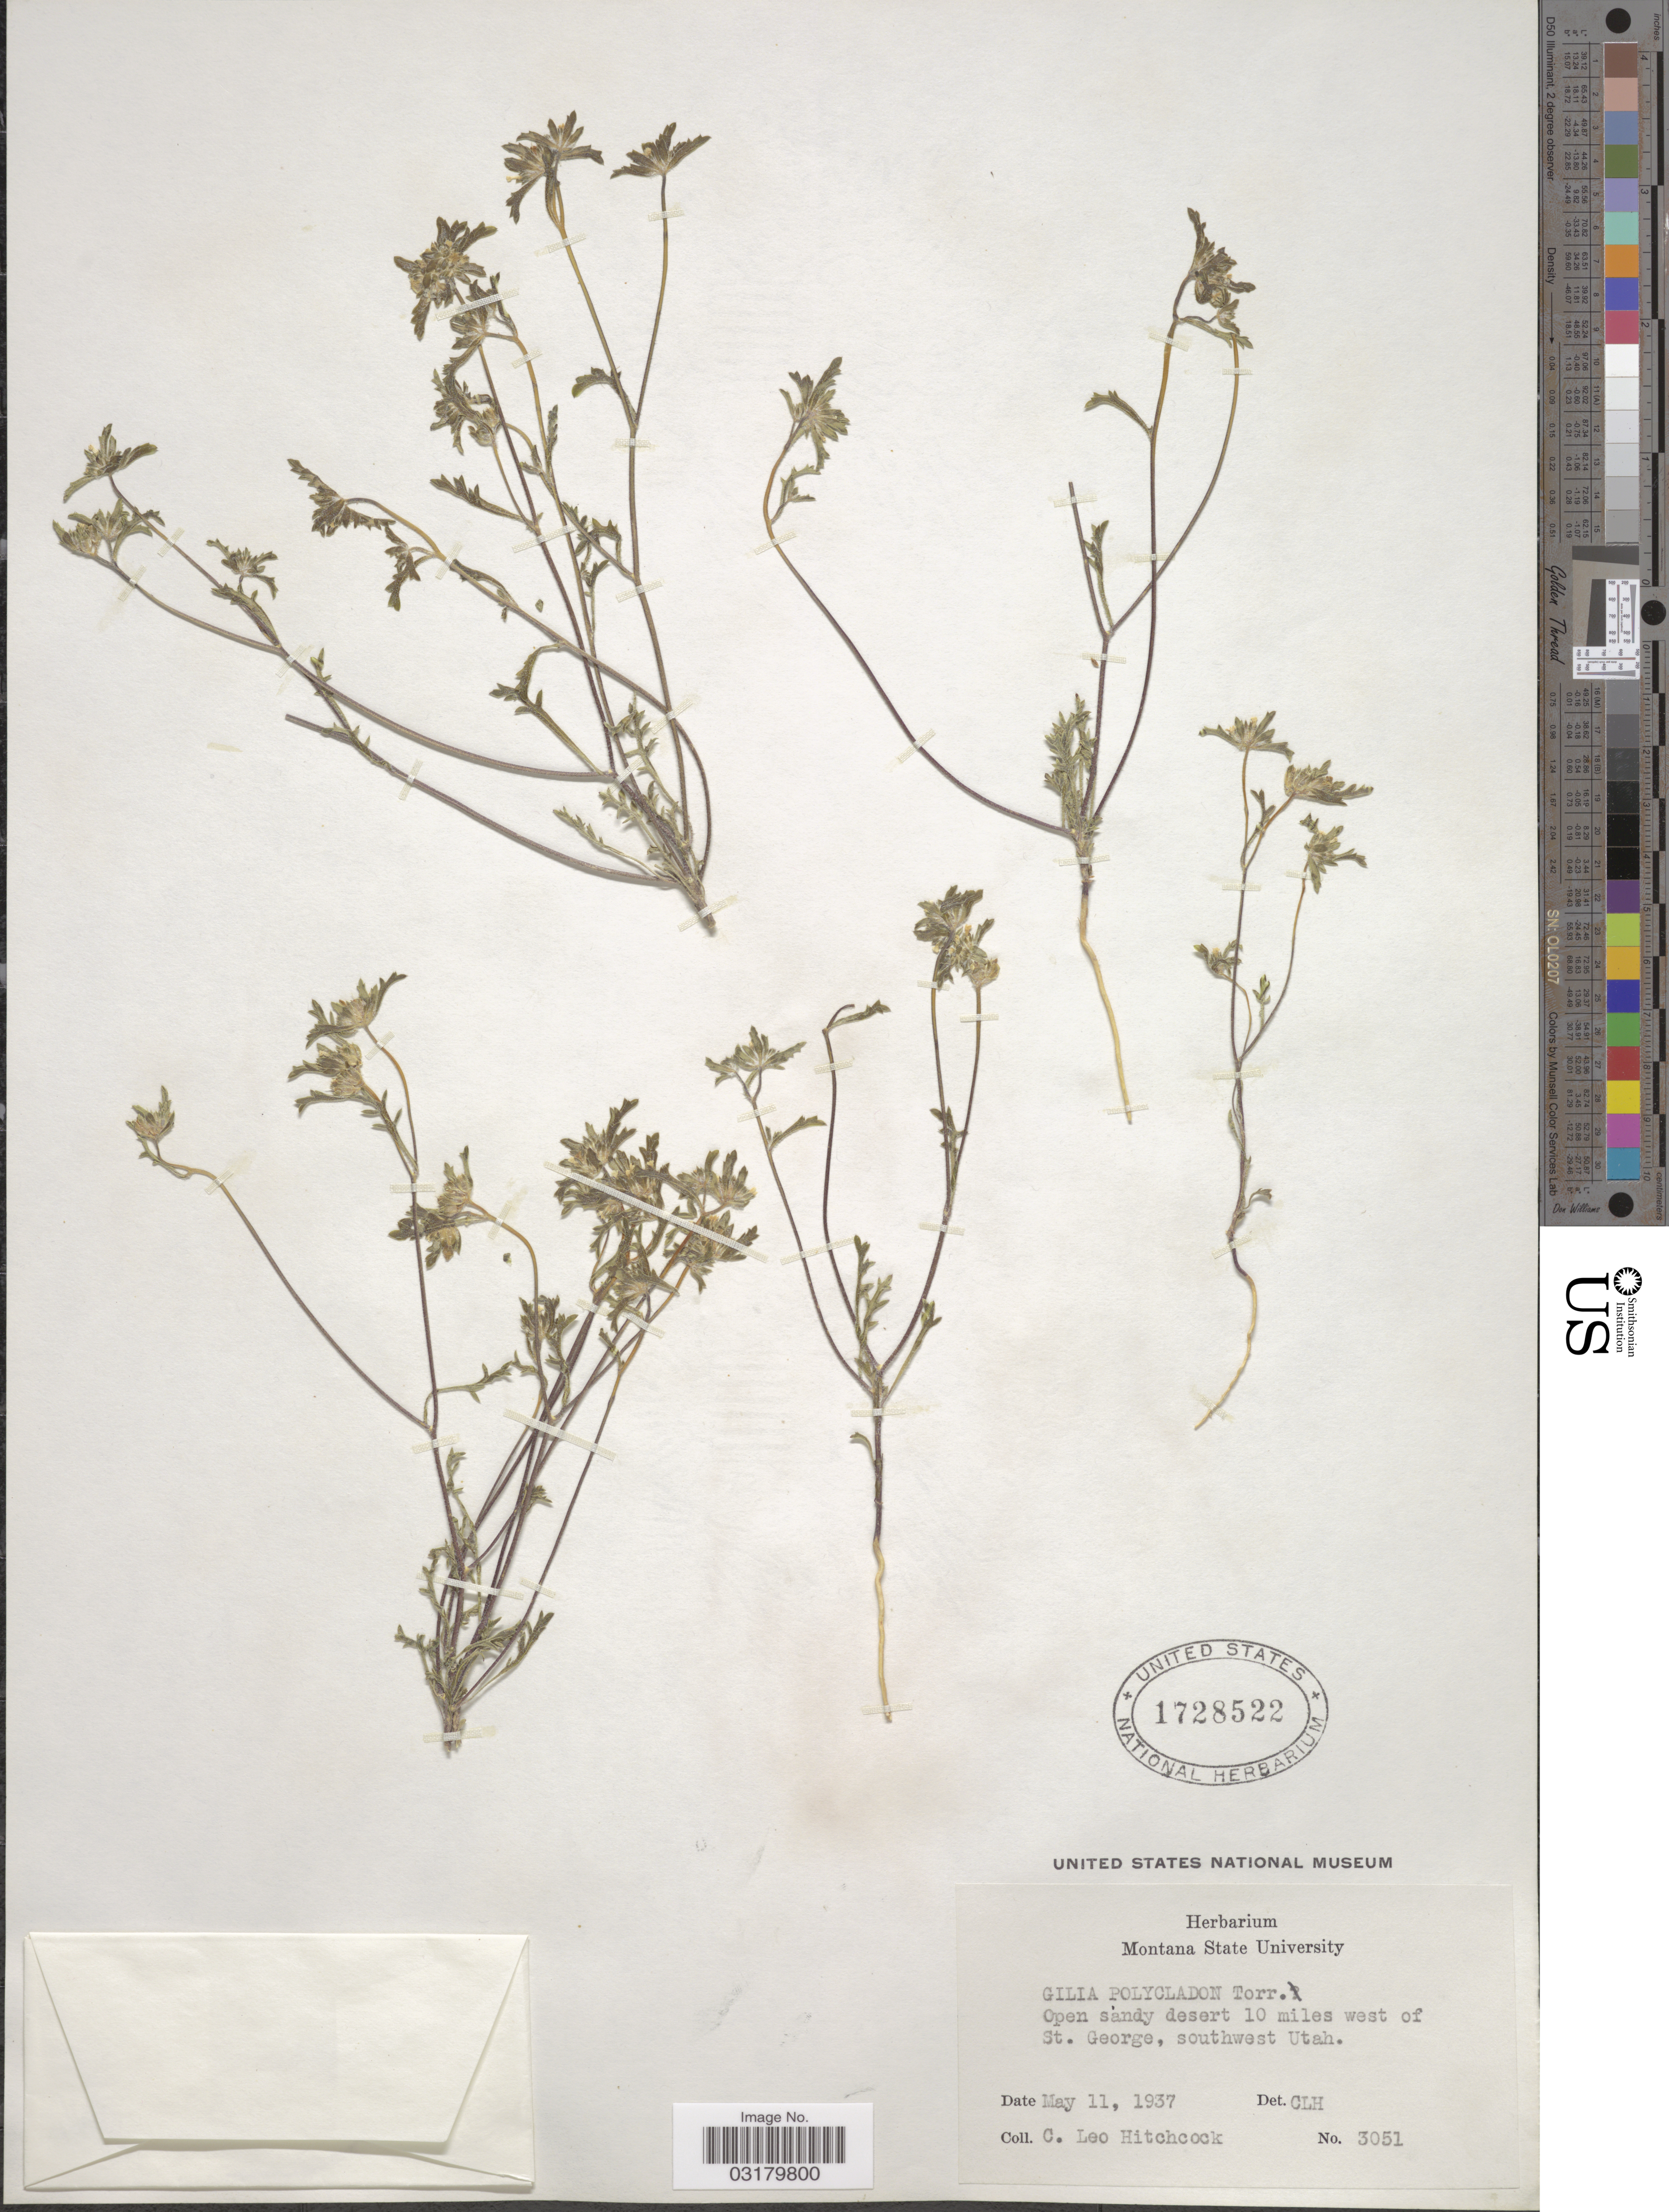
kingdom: Plantae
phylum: Tracheophyta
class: Magnoliopsida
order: Ericales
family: Polemoniaceae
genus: Ipomopsis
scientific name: Ipomopsis polycladon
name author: (Torr.) V.E. Grant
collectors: C. L. Hitchcock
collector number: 3051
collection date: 1937-05-11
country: United States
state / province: Utah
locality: Open sandy desert 10 miles west of St. George, southwest Utah.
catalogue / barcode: US 1728522